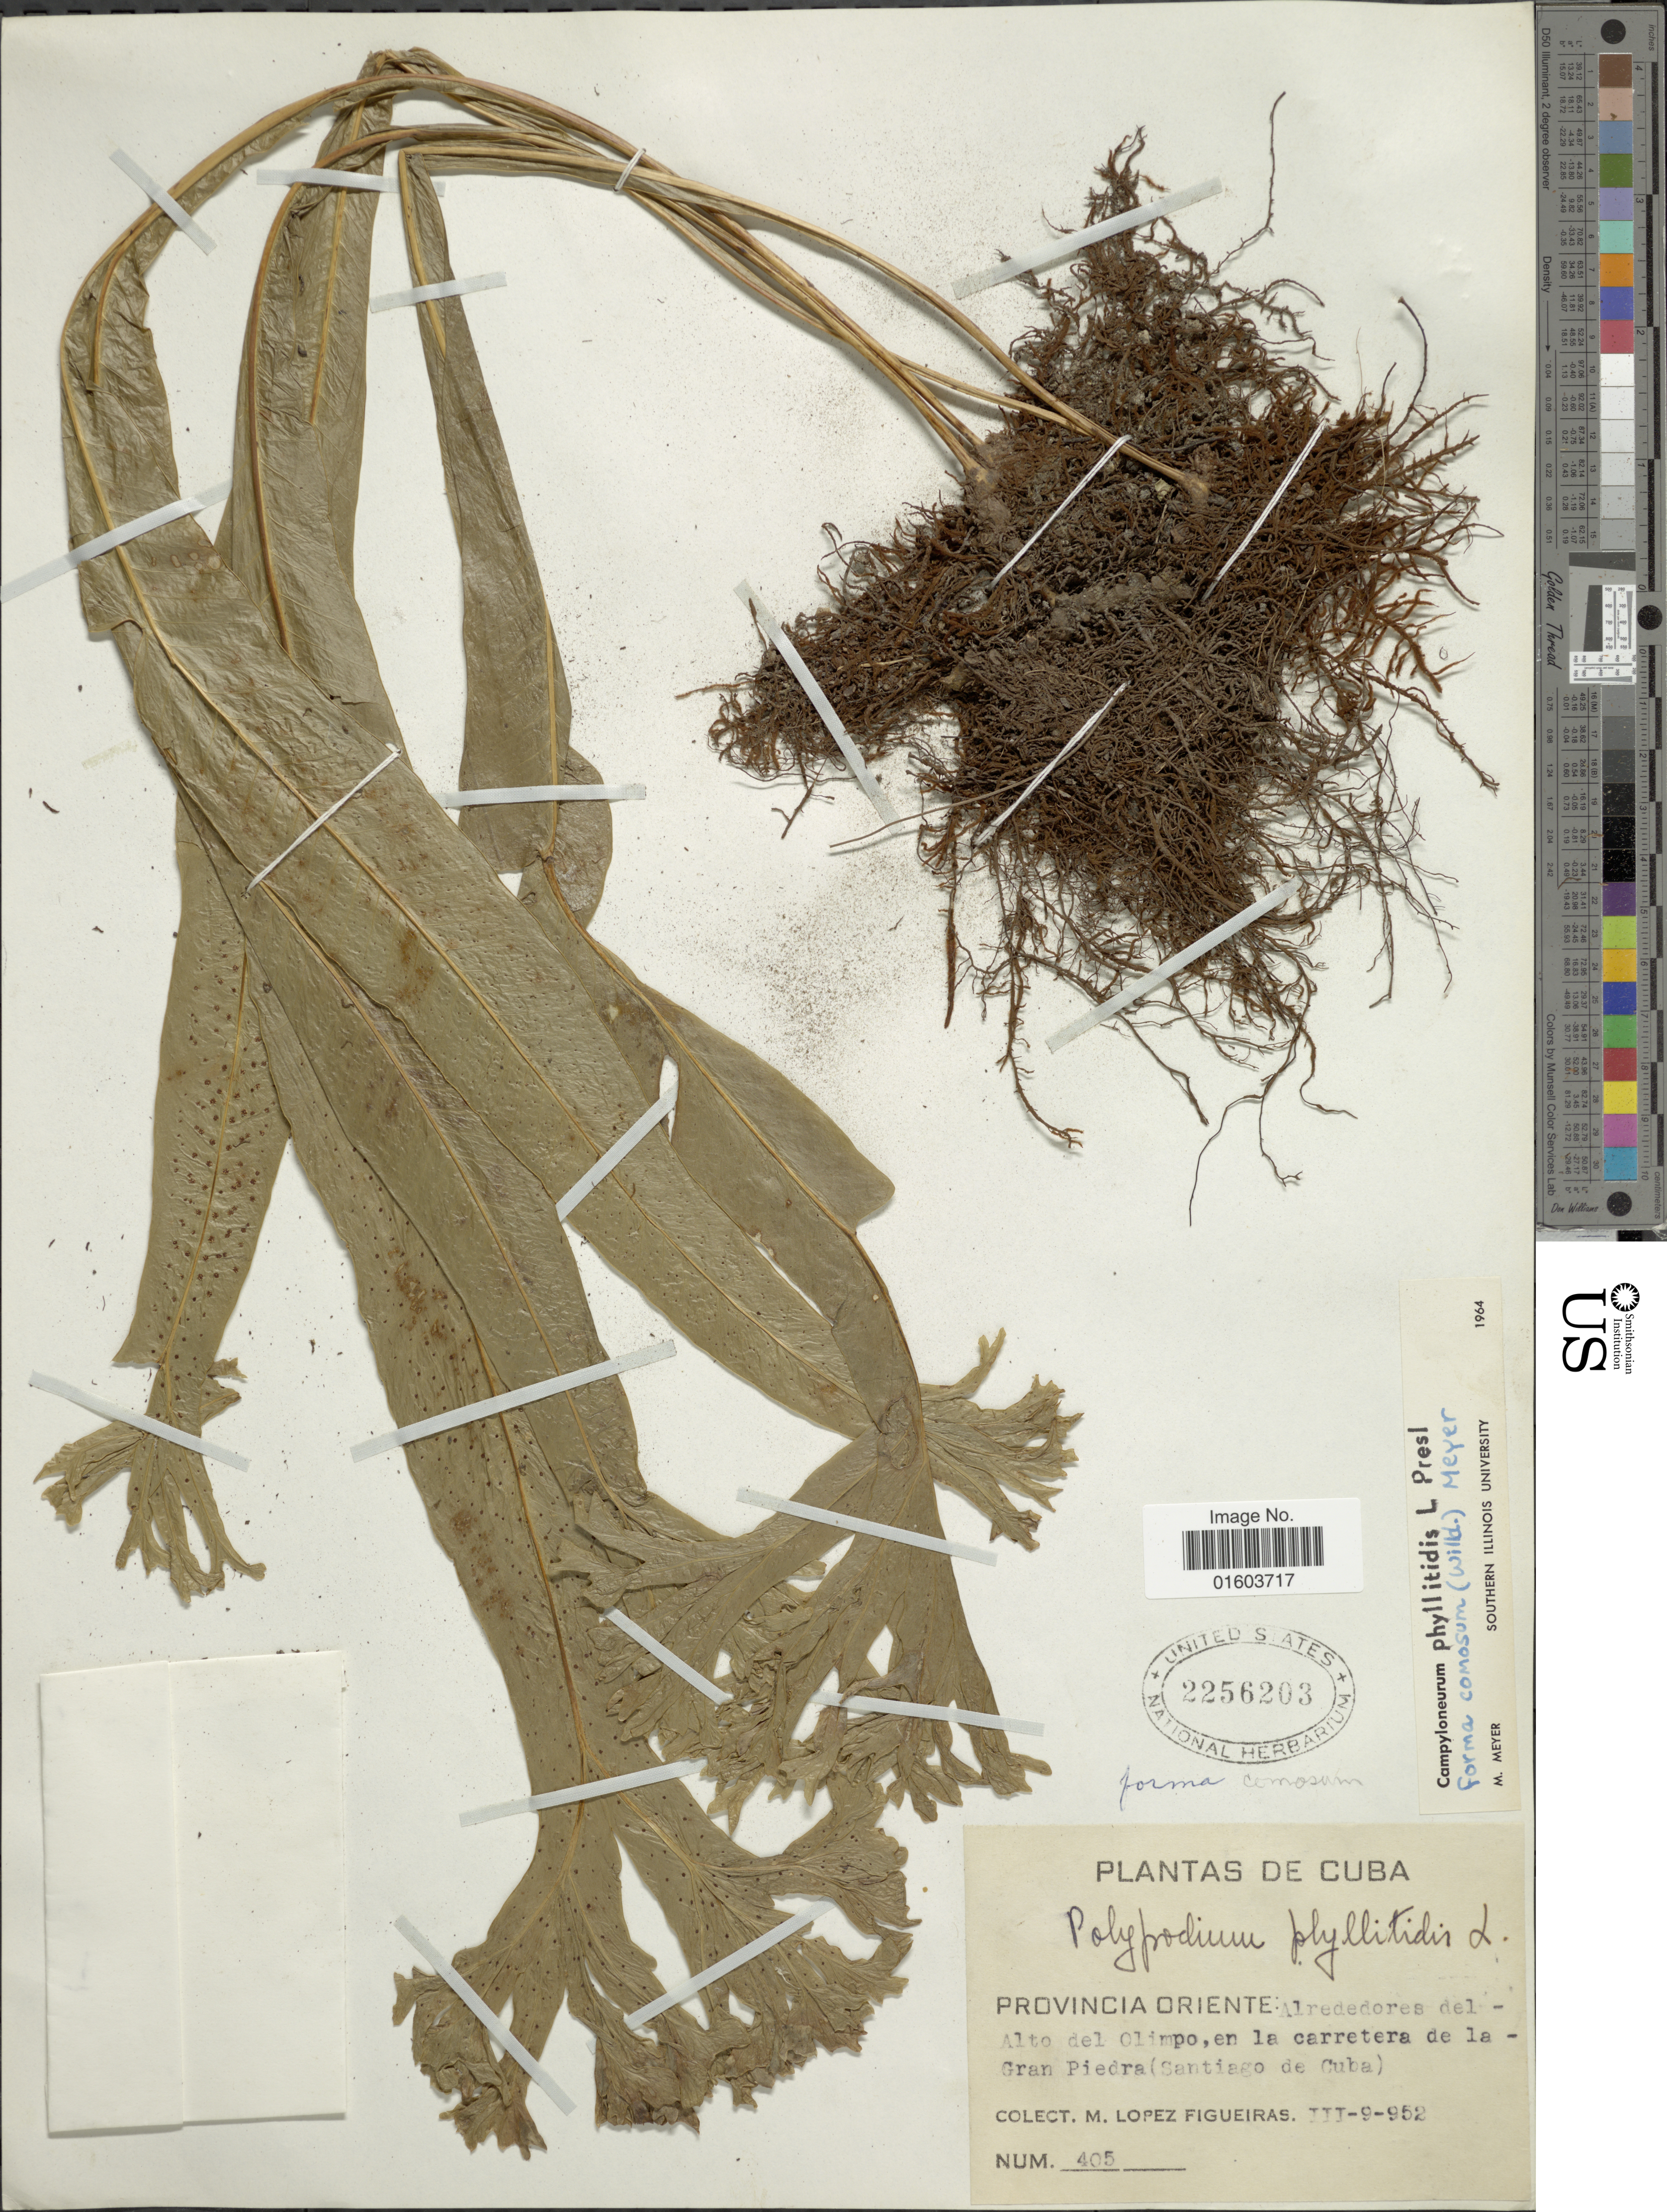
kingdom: Plantae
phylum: Tracheophyta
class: Polypodiopsida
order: Polypodiales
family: Polypodiaceae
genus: Campyloneurum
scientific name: Campyloneurum phyllitidis f. comosum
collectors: M. López Figueiras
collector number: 405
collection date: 1952-03-09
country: Cuba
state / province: Oriente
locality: Provincia Oriente: Alrededores del- Alto del Olimpo, en la carretera de la Gran Piedra (Santiago de Cuba).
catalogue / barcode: US 2256203